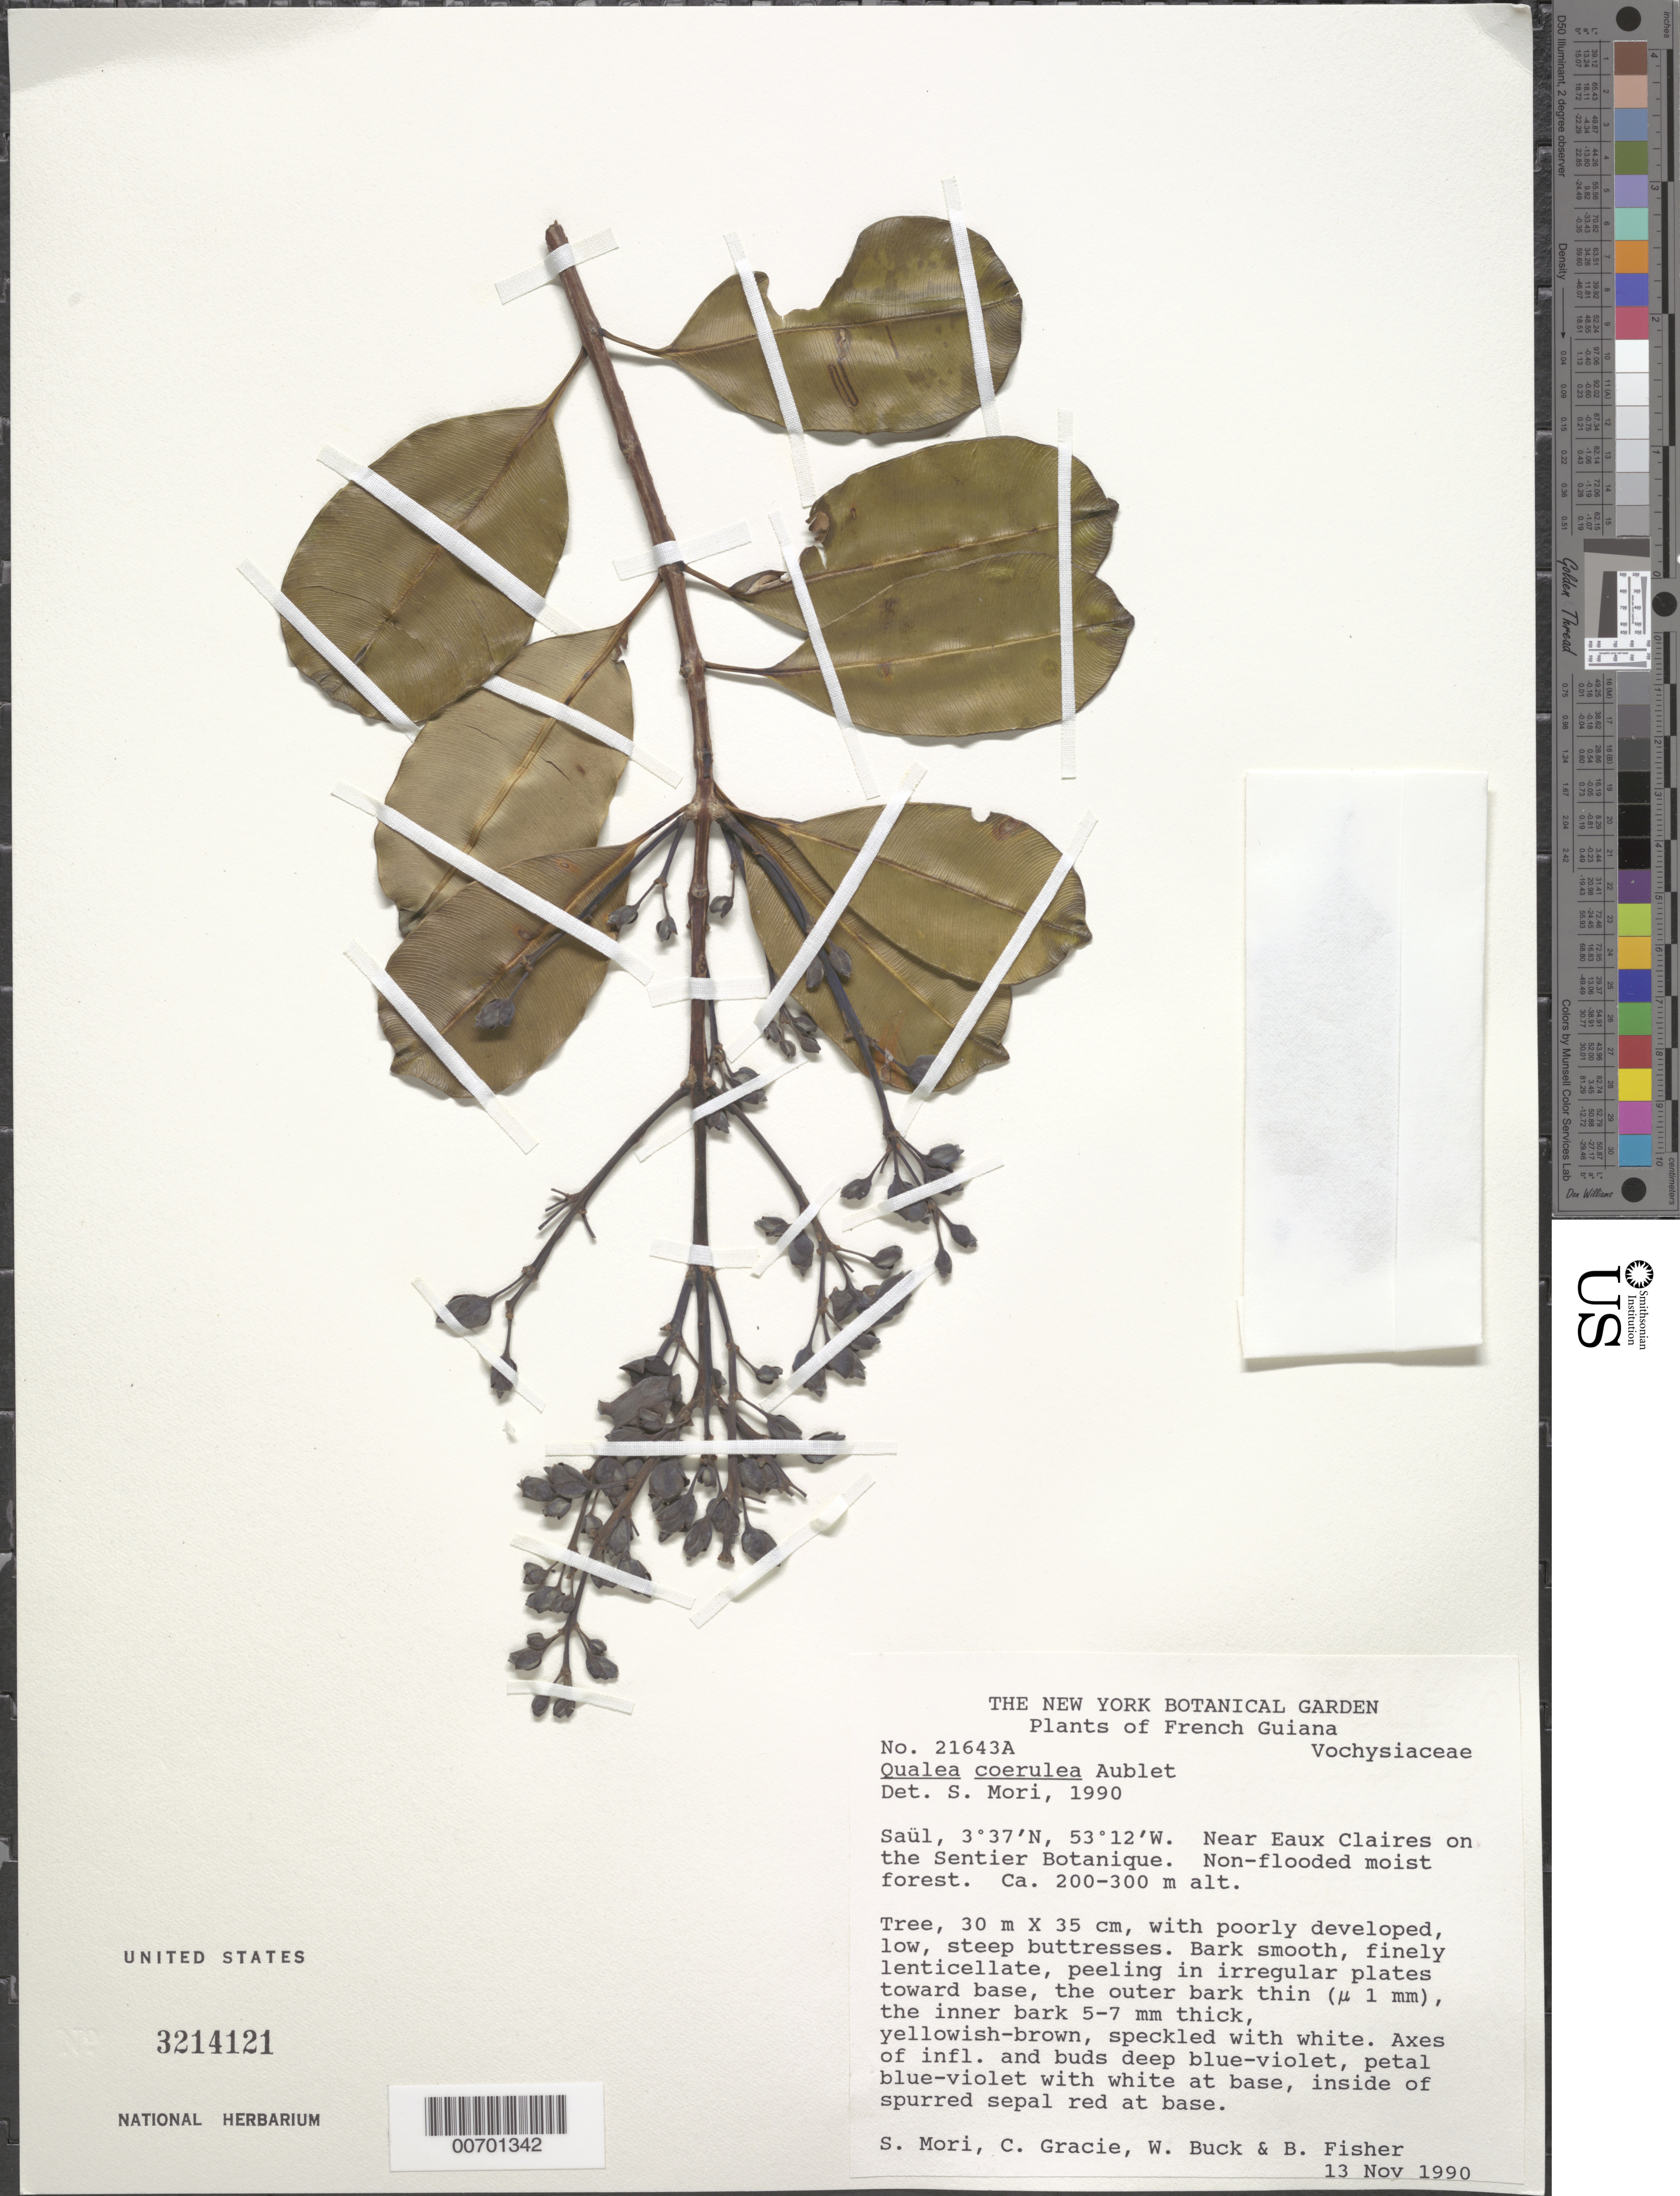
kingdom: Plantae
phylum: Tracheophyta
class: Magnoliopsida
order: Myrtales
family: Vochysiaceae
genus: Qualea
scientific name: Qualea coerulea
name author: Aubl.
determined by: Mori, Scott A.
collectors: S. Mori, C. A. Gracie, W. Buck & B. Fisher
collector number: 21643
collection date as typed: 13-Nov-90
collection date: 1990-11-13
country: French Guiana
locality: Saül, vicinity of Eaux Claires, on the Sentier Botanique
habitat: Non-flooded moist forest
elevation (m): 200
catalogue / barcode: US 3214121